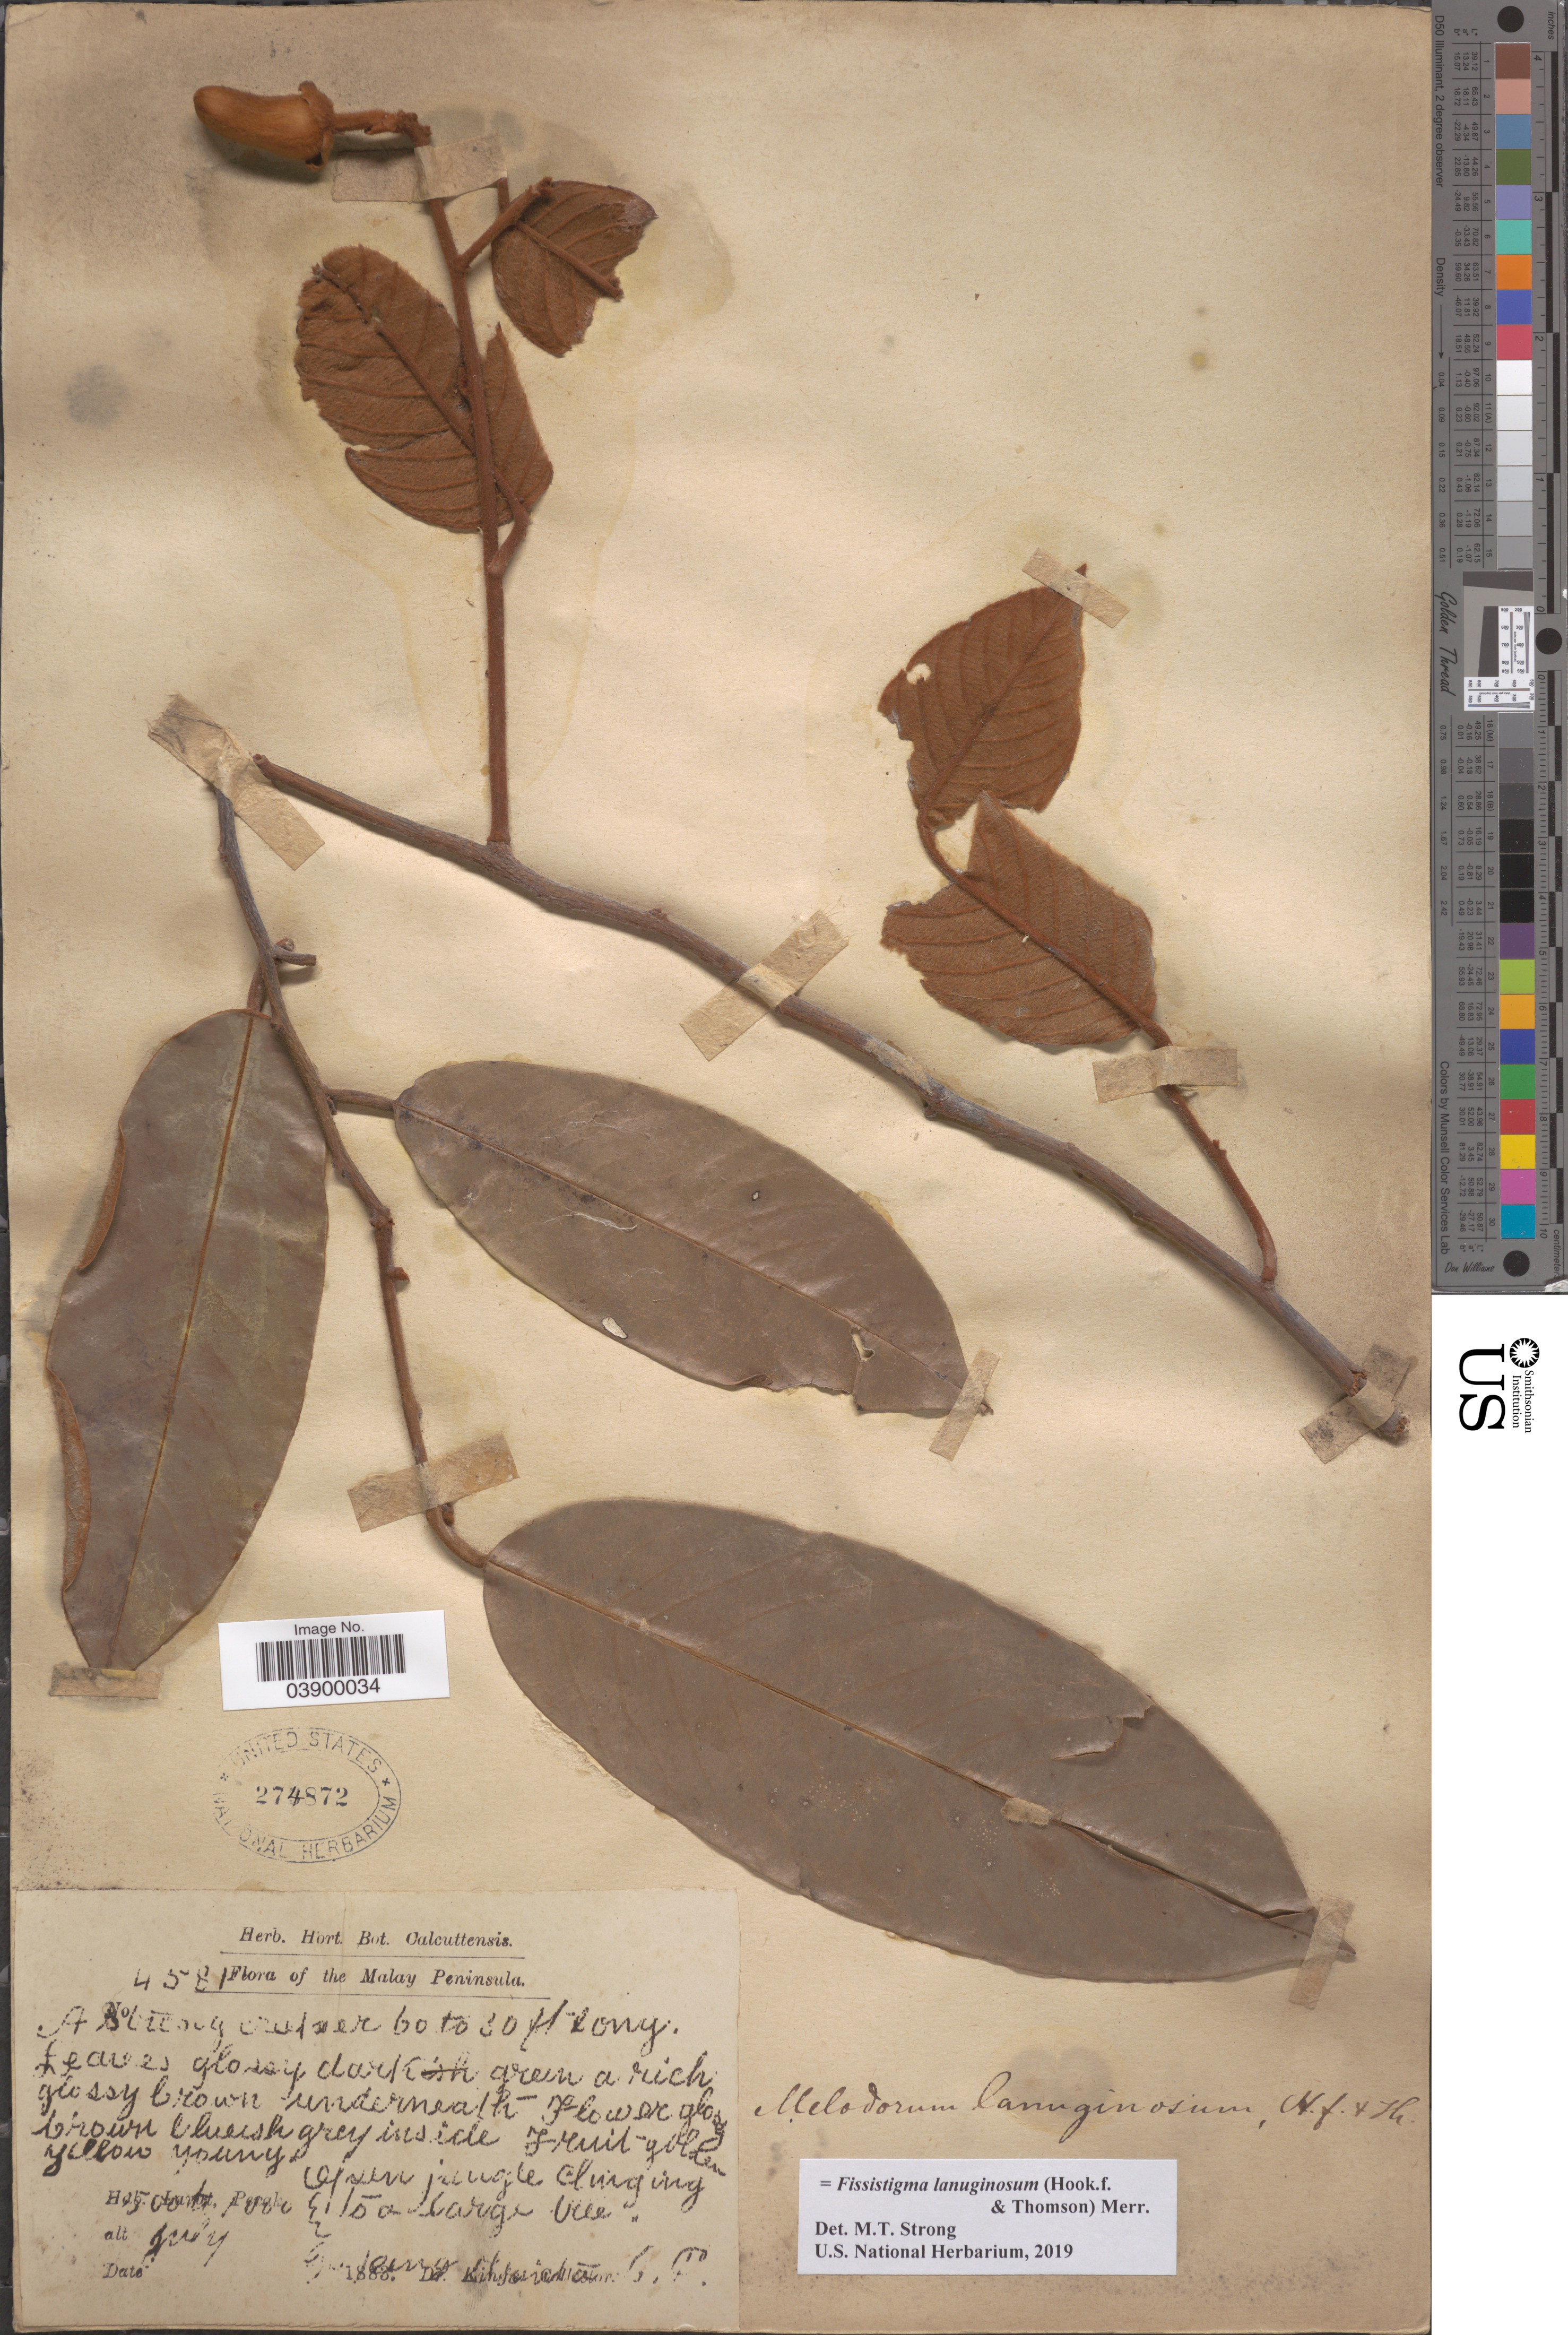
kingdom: Plantae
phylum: Tracheophyta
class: Magnoliopsida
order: Magnoliales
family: Annonaceae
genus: Fissistigma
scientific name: Fissistigma lanuginosum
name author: (Hook. f. & Thomson) Merr.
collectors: Dr. King's collector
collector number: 4581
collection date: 1883-07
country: Malaysia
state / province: Perak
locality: The Malay Peninsula. Larut [illegible text].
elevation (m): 152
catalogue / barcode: US 274872